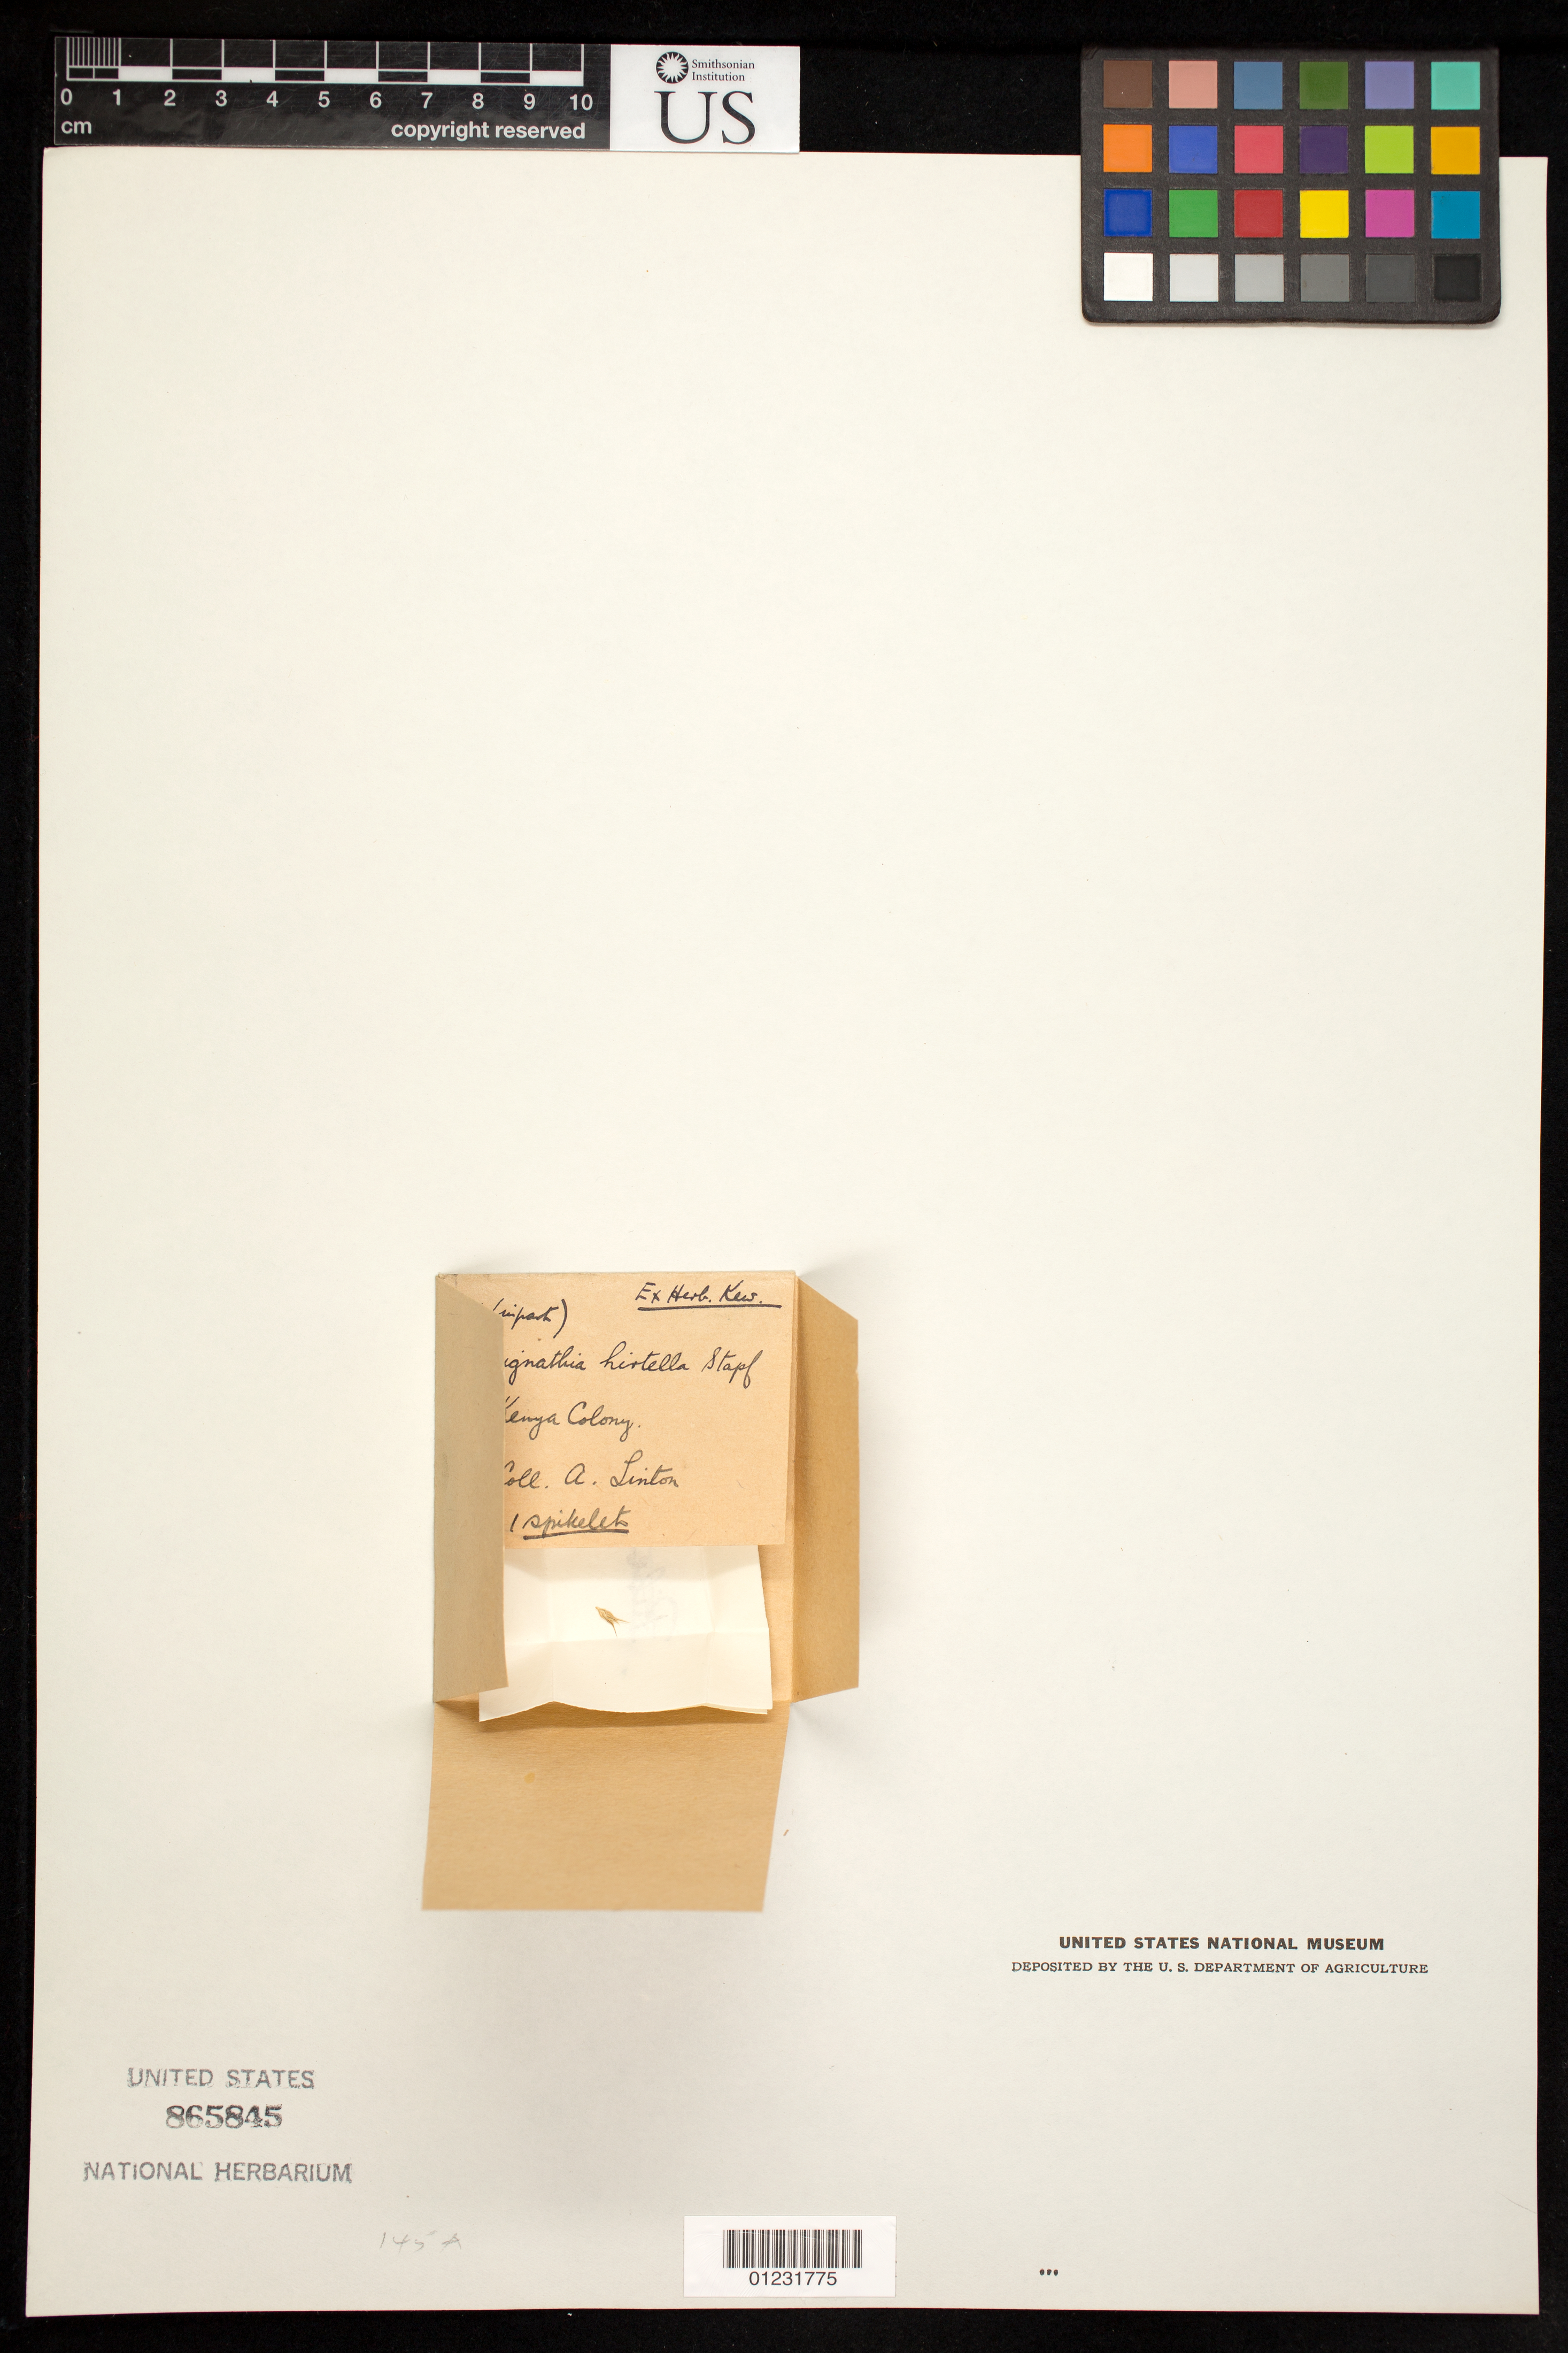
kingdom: Plantae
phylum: Tracheophyta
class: Liliopsida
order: Poales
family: Poaceae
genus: Dignathia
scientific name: Dignathia hirtella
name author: Stapf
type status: Isotype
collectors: A. Linton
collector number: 4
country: Kenya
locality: Kenya Colony.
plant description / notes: Fragmentary material of type specimen ex herb. Kew.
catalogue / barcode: US 865845